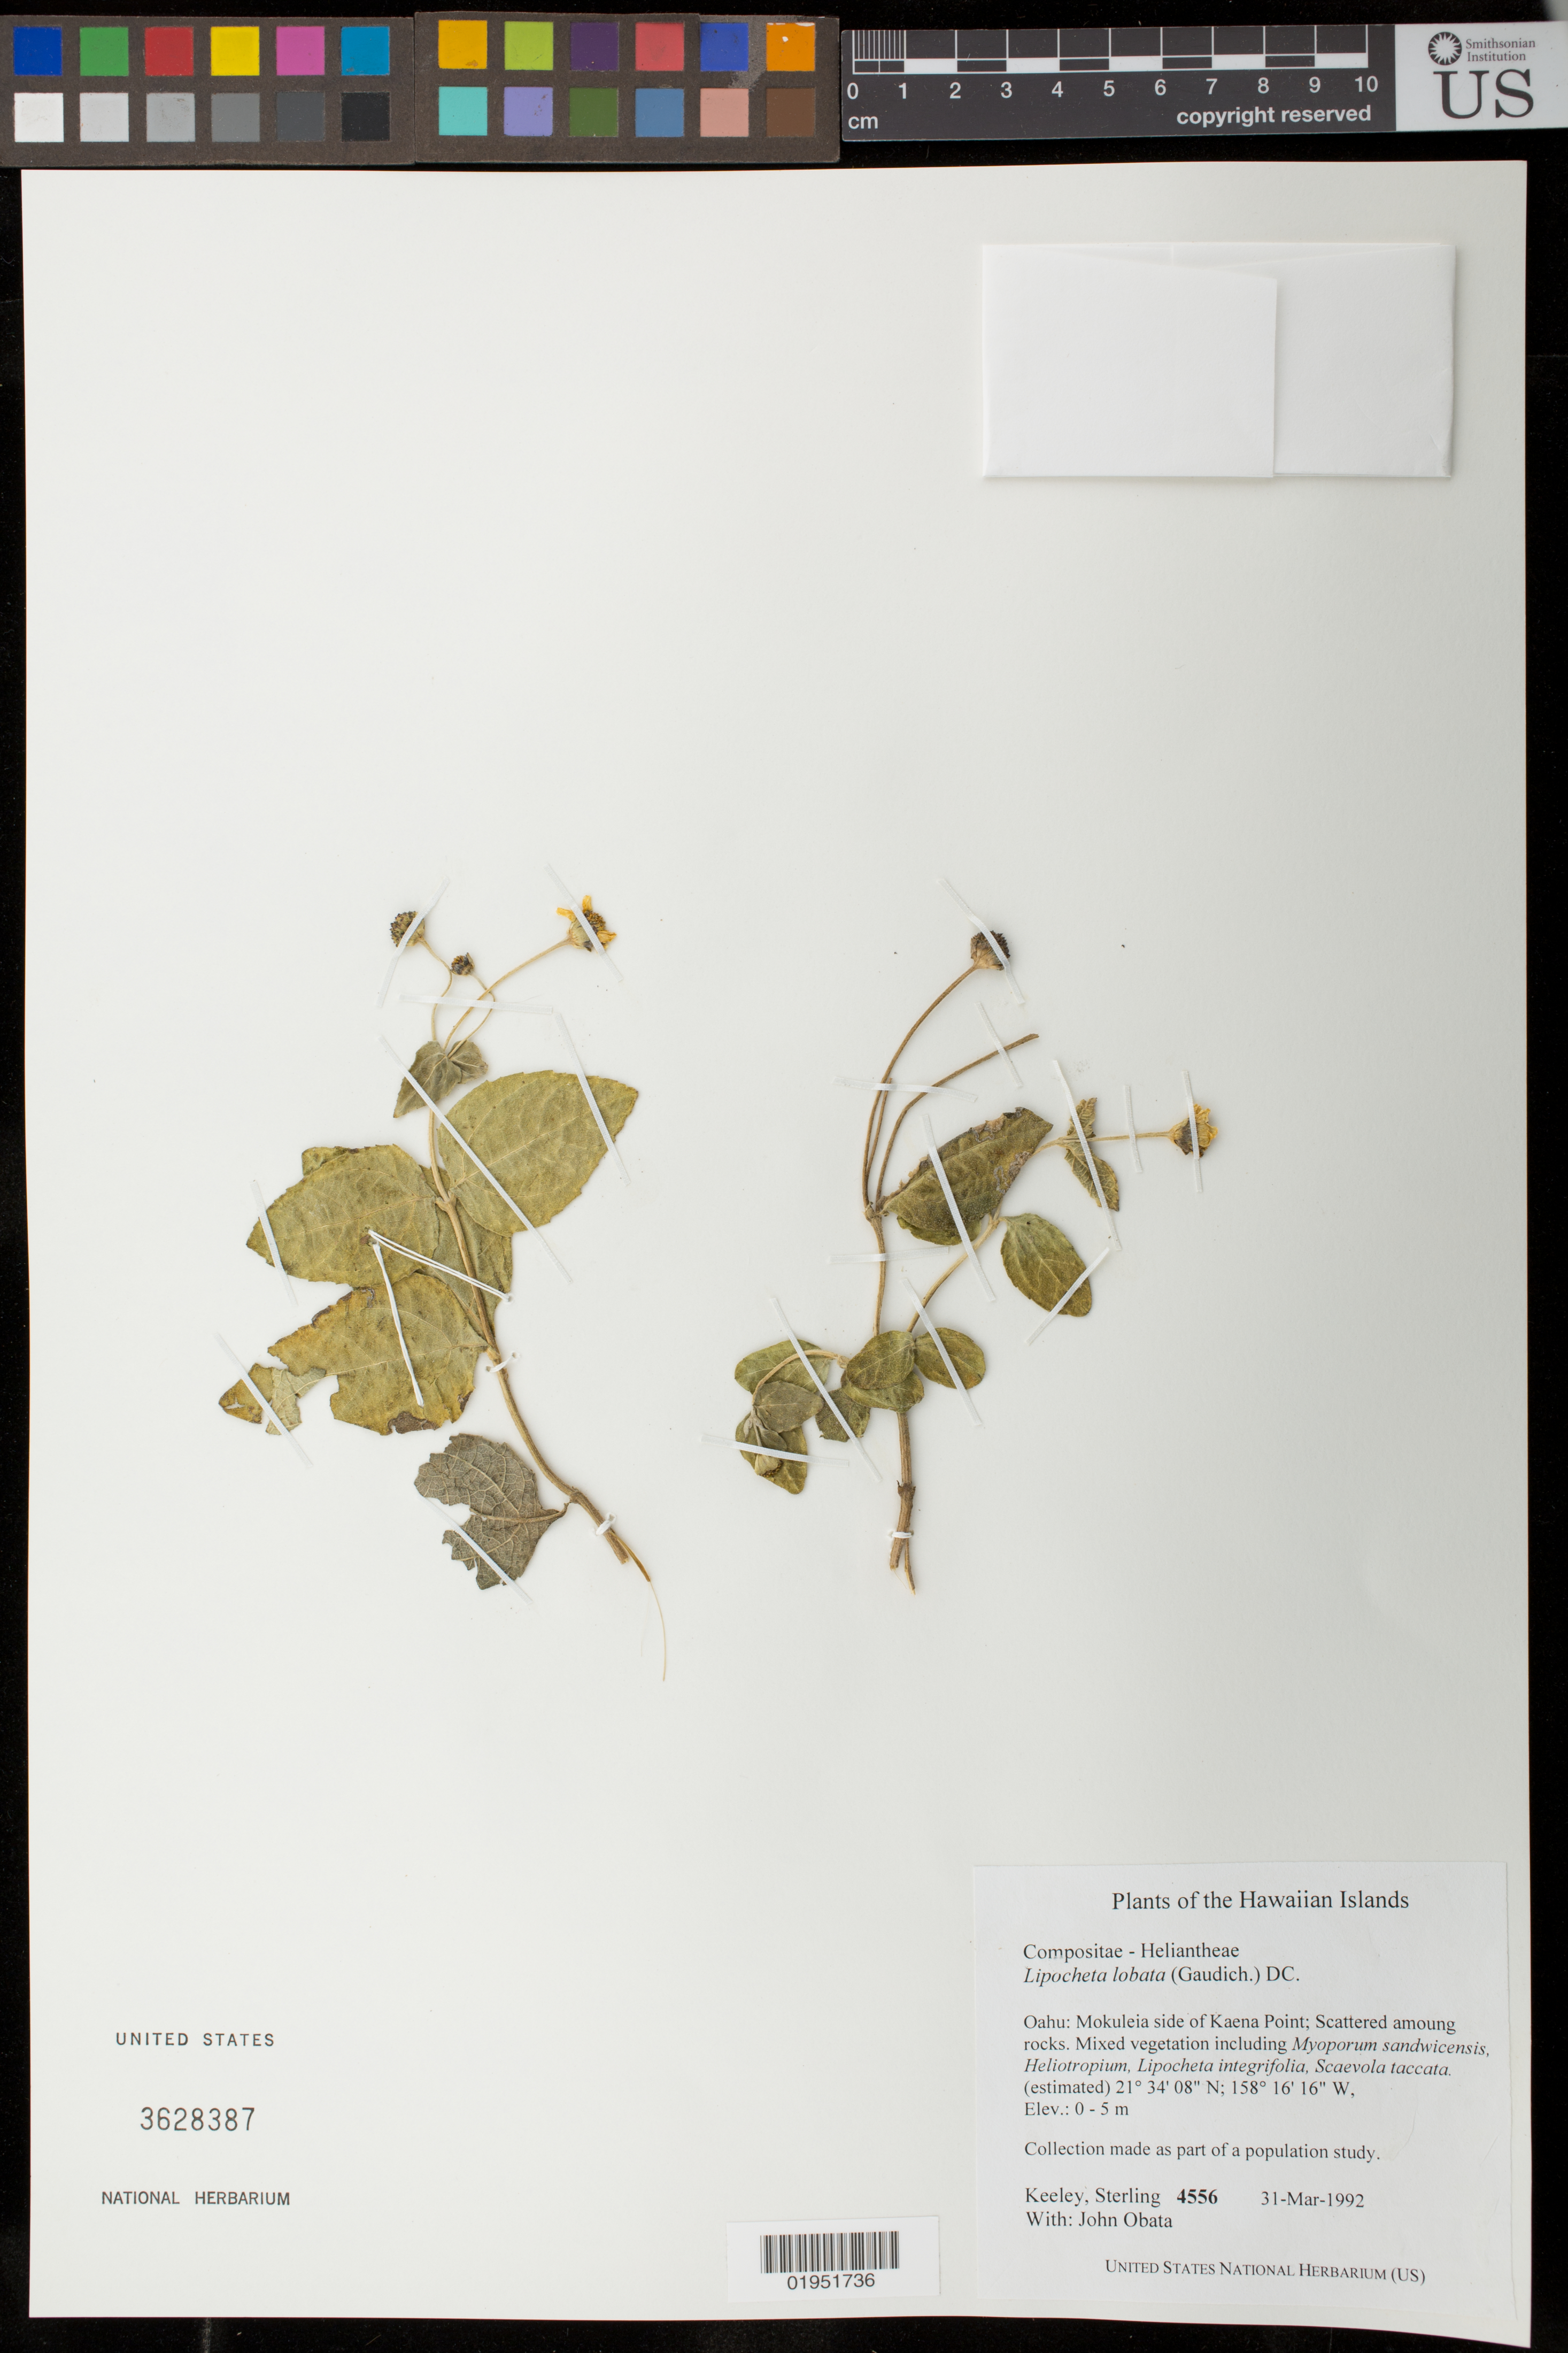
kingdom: Plantae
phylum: Tracheophyta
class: Magnoliopsida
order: Asterales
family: Asteraceae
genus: Lipochaeta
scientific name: Lipochaeta lobata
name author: (Gaudich.) DC.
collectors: S. Keeley & J. Obata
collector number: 4556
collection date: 1992-03-31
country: United States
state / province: Hawaii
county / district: Honolulu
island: Oahu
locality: Mokuleia side of Kaena Point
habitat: Collection make as part of a population study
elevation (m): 0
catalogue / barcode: US 3628387